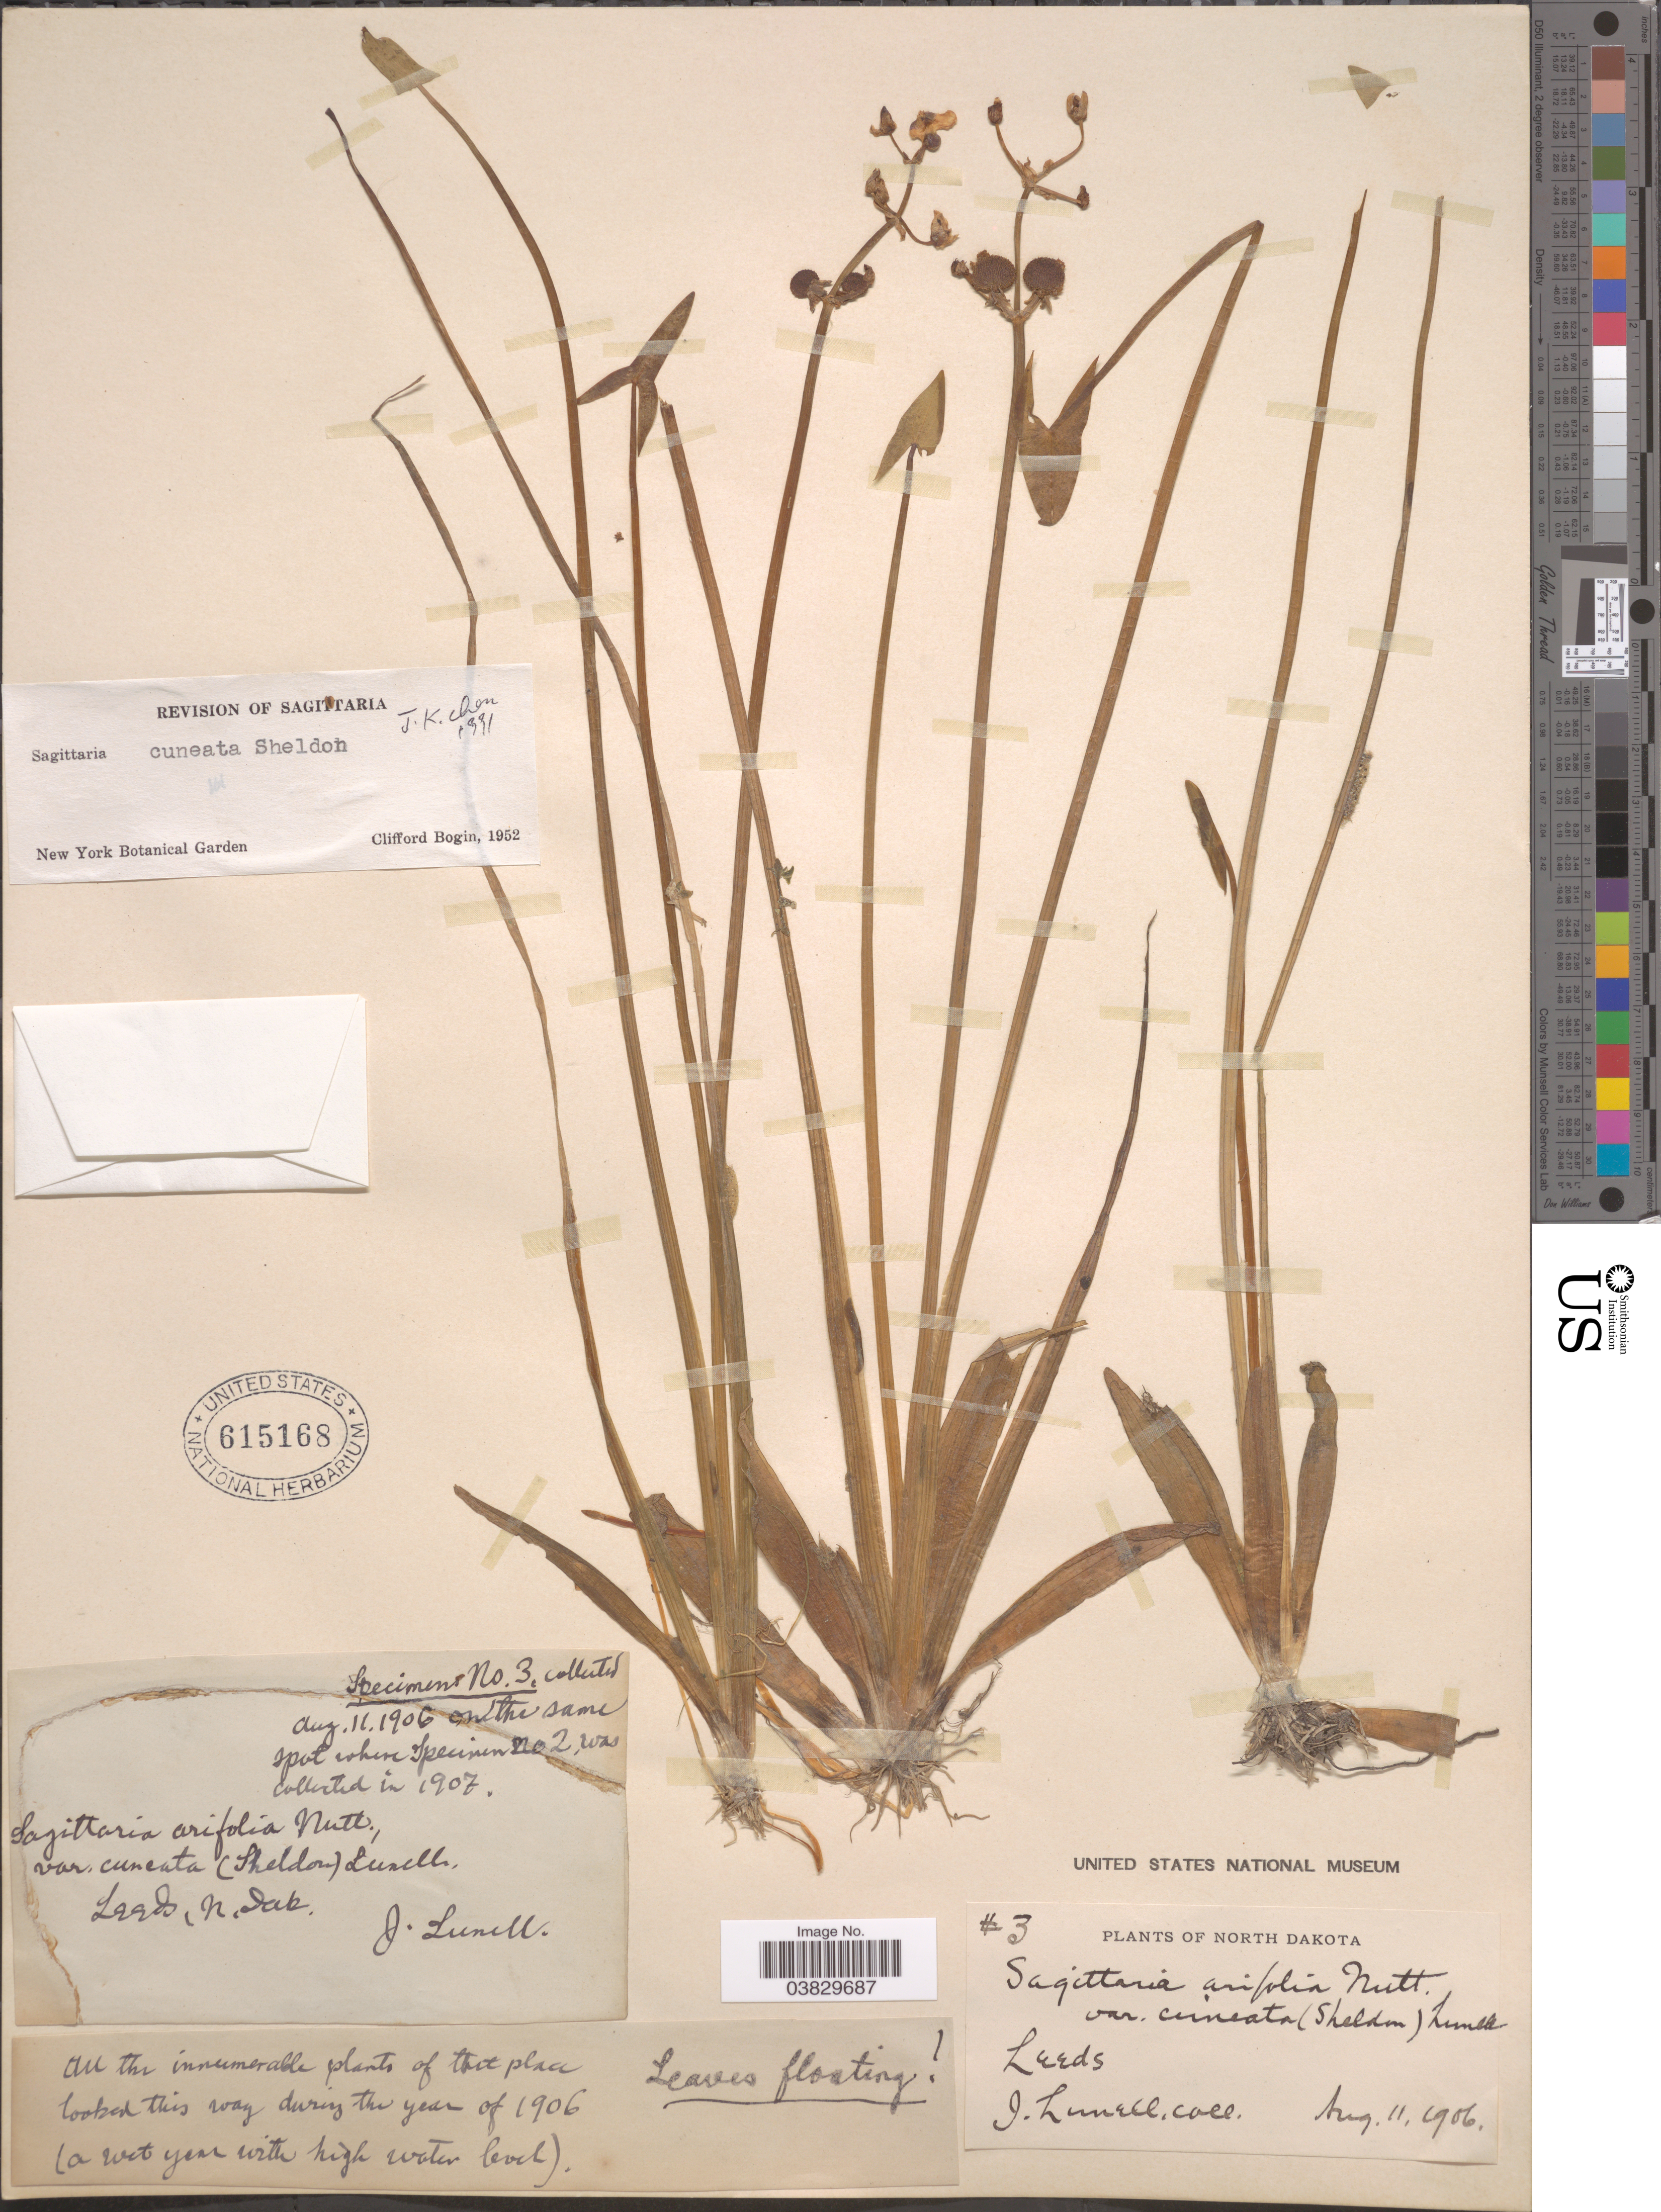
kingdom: Plantae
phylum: Tracheophyta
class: Liliopsida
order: Alismatales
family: Alismataceae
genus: Sagittaria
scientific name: Sagittaria cuneata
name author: E. Sheld.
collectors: J. Lunell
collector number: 3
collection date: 1906-08-11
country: United States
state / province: North Dakota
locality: Leeds.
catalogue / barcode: US 615168